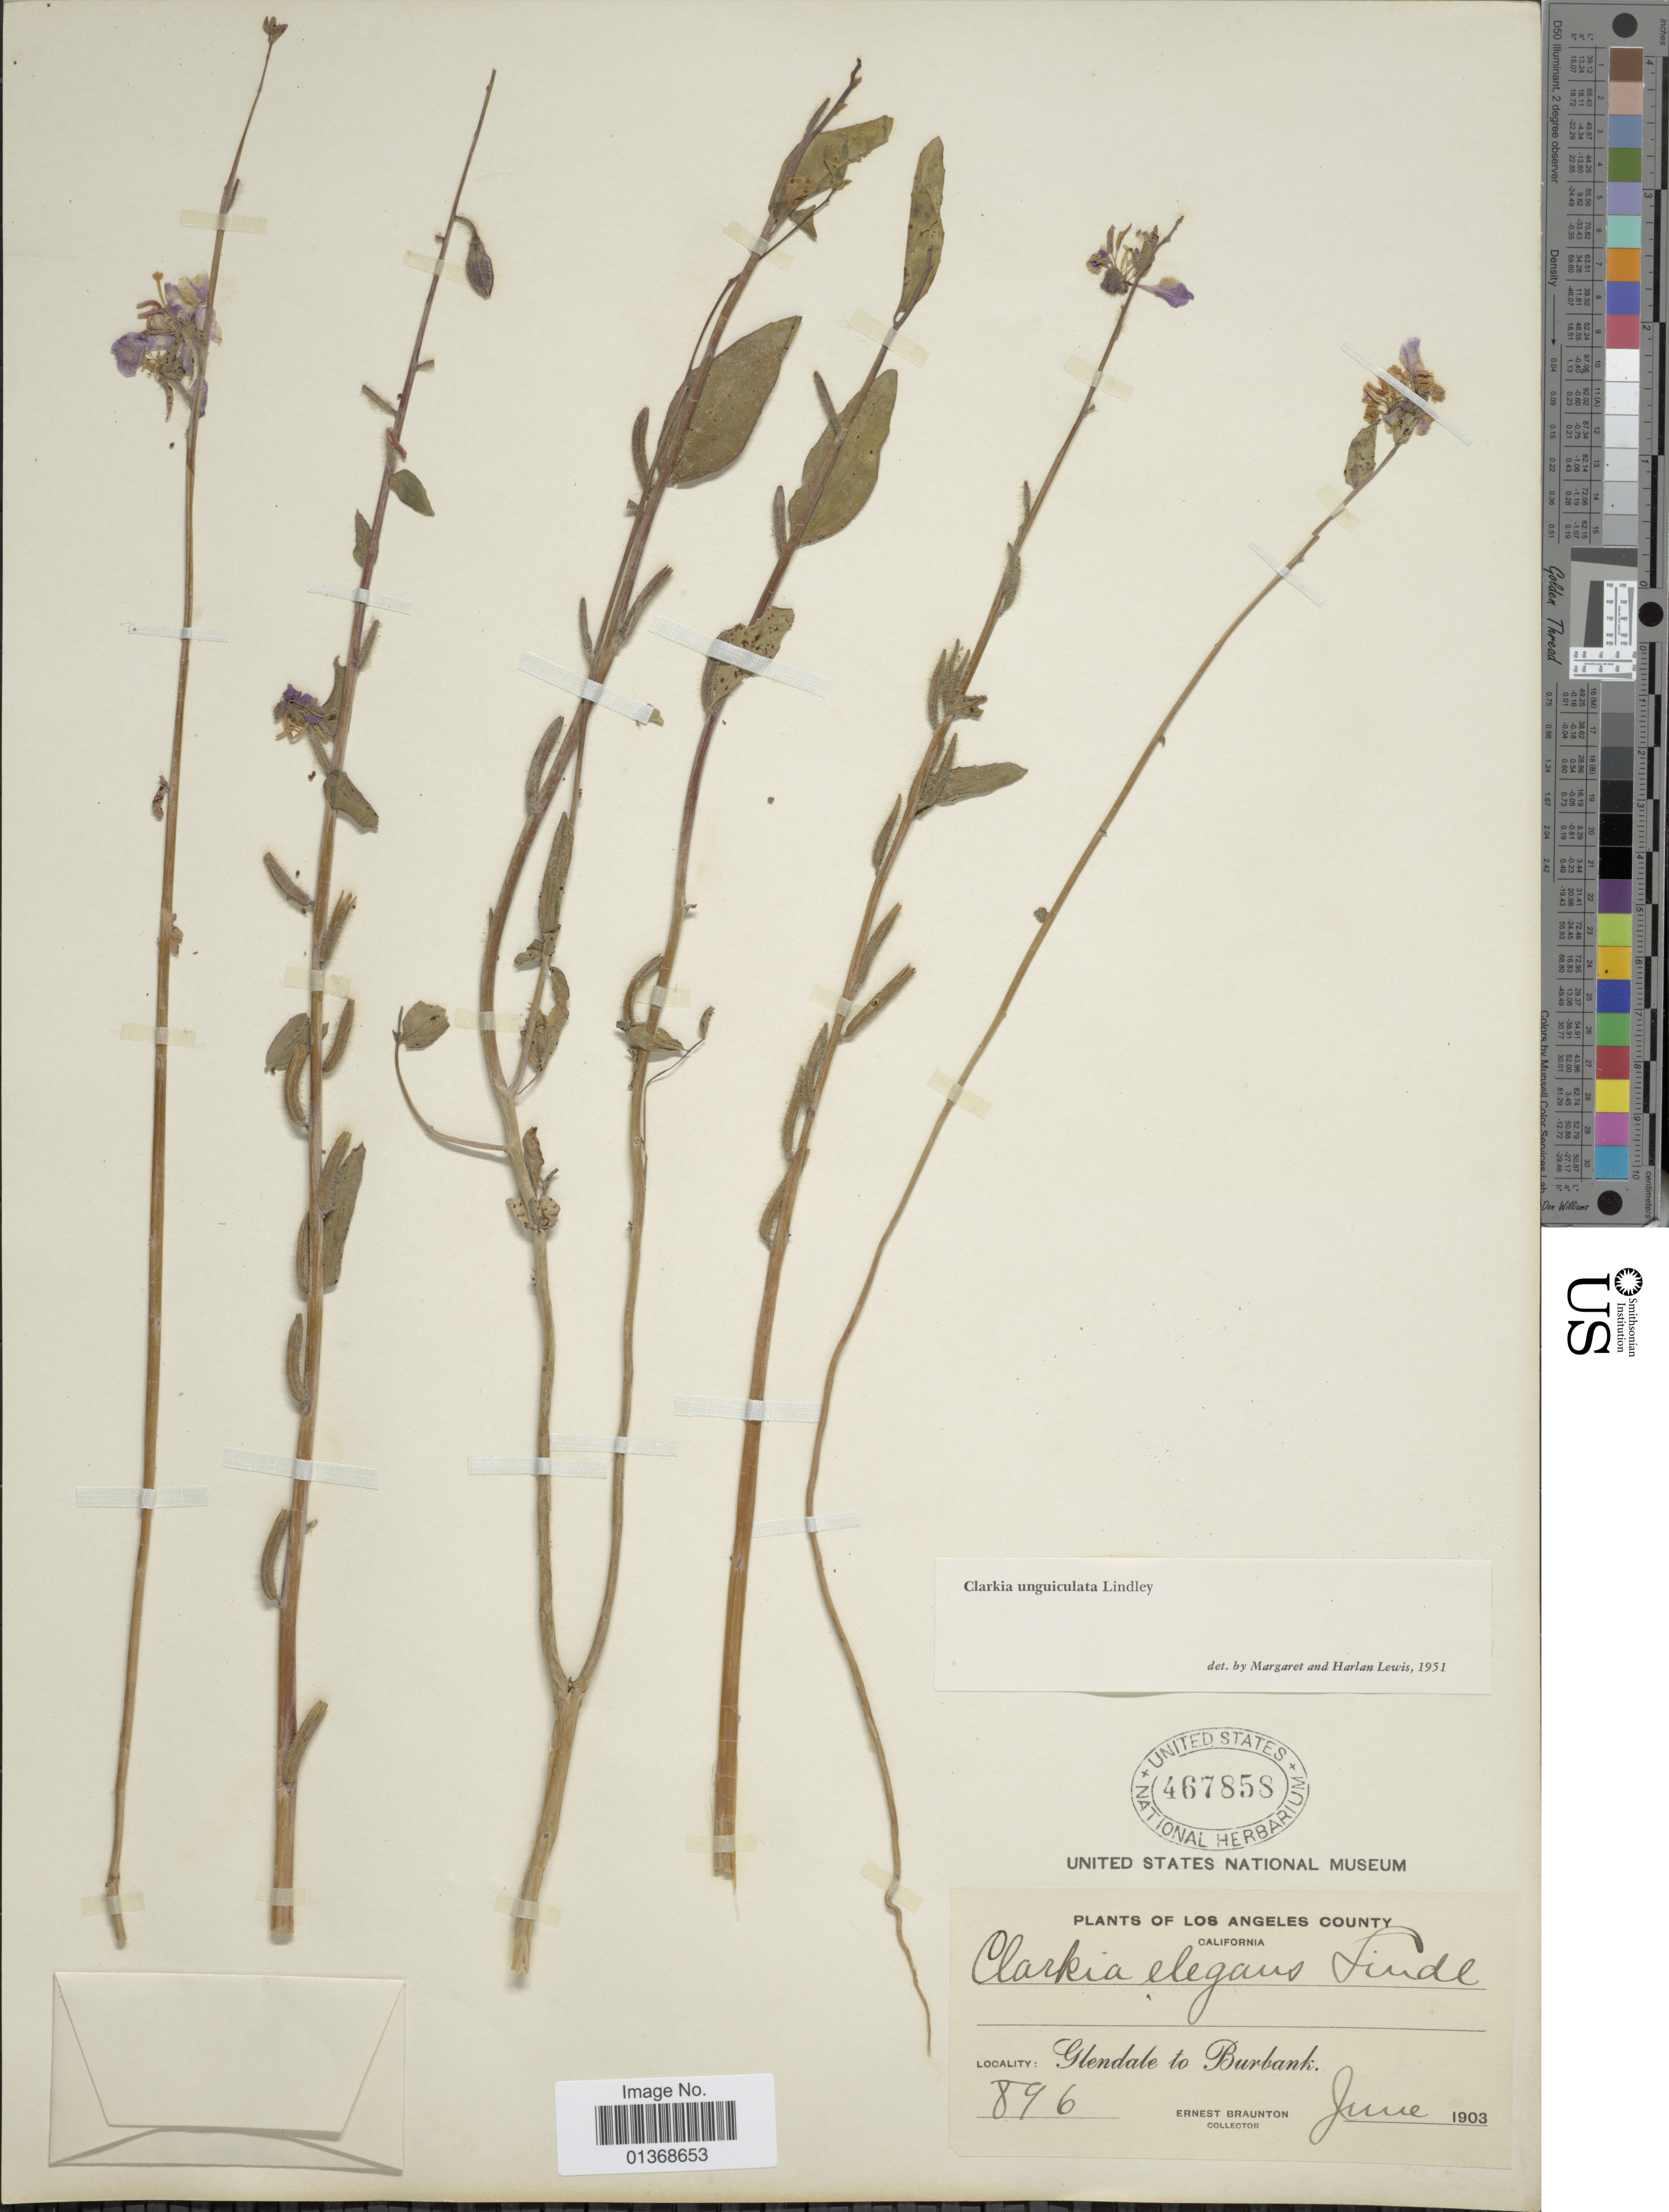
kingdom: Plantae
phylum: Tracheophyta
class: Magnoliopsida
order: Myrtales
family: Onagraceae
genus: Clarkia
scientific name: Clarkia unguiculata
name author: Lindl.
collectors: E. Braunton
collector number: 896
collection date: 1903-06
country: United States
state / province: California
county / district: Los Angeles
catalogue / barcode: US 467858